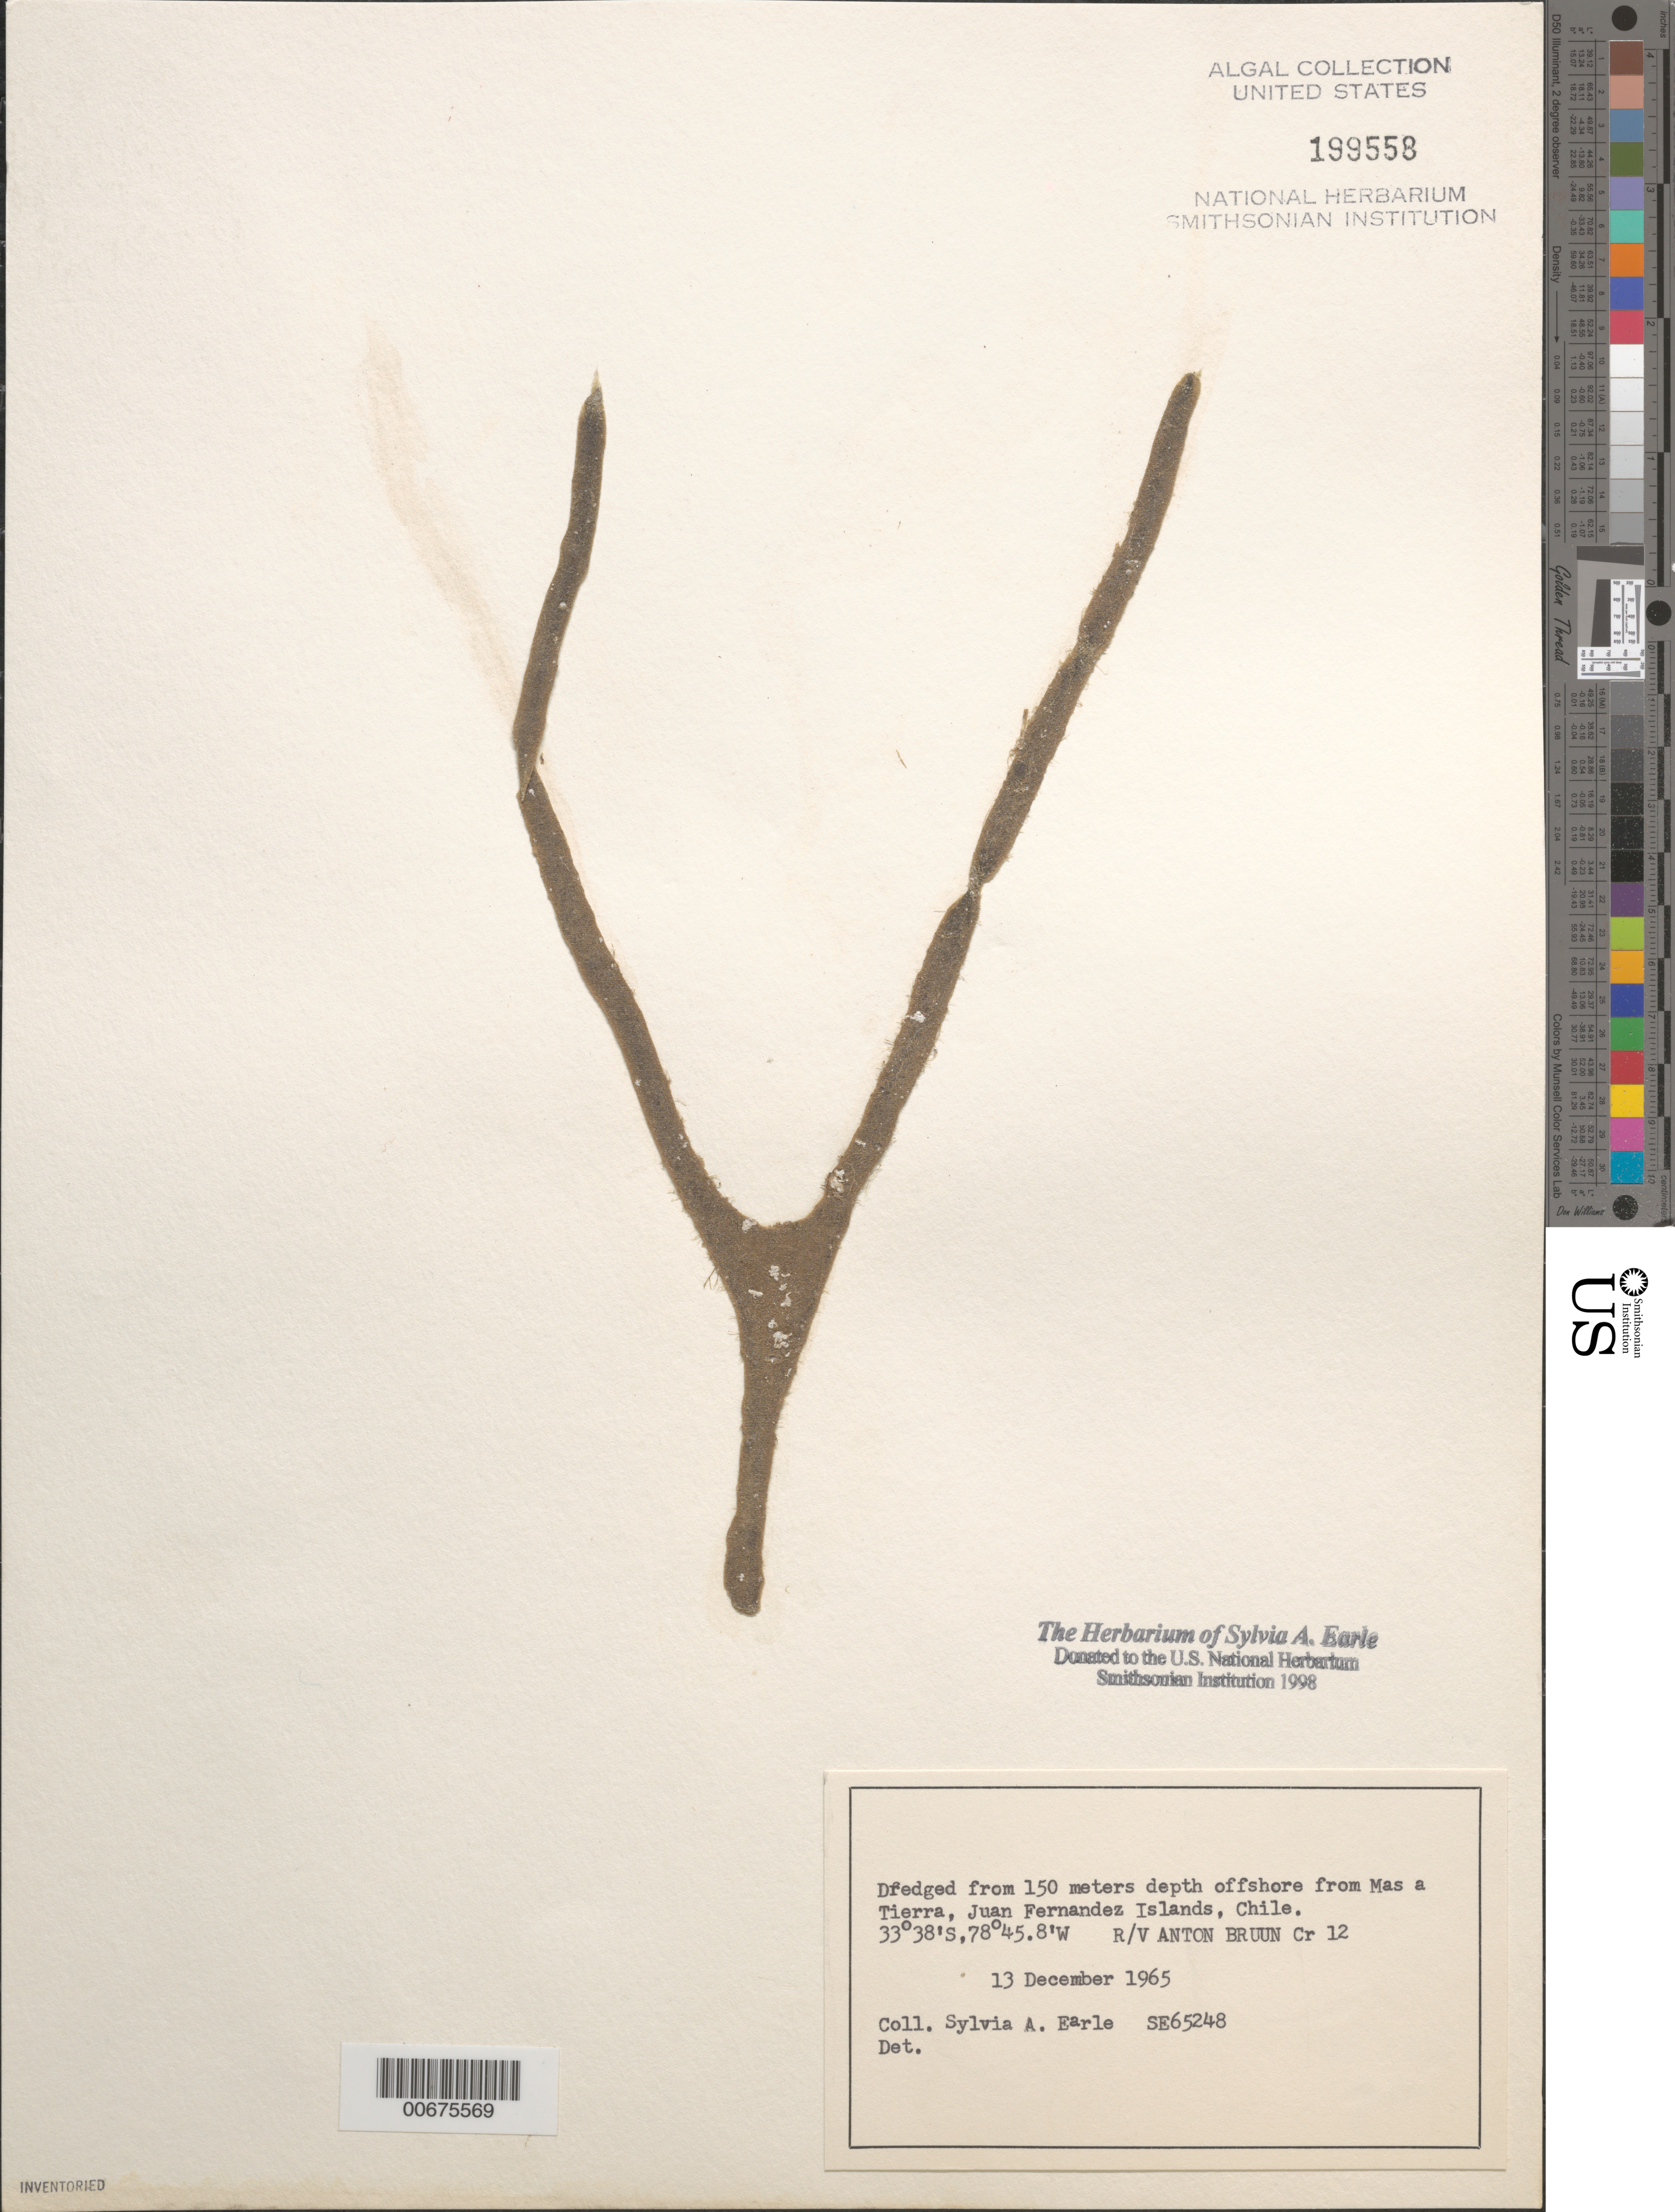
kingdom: Plantae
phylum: Chlorophyta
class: Ulvophyceae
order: Bryopsidales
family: Codiaceae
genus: Codium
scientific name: Codium sp.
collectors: S. A. Earle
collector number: SE 65248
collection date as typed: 13 Dec 1965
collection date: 1965-12-13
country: Chile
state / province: Valparaíso (V)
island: Isla Más a Tierra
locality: Off Más a Tierra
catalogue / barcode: US 199558